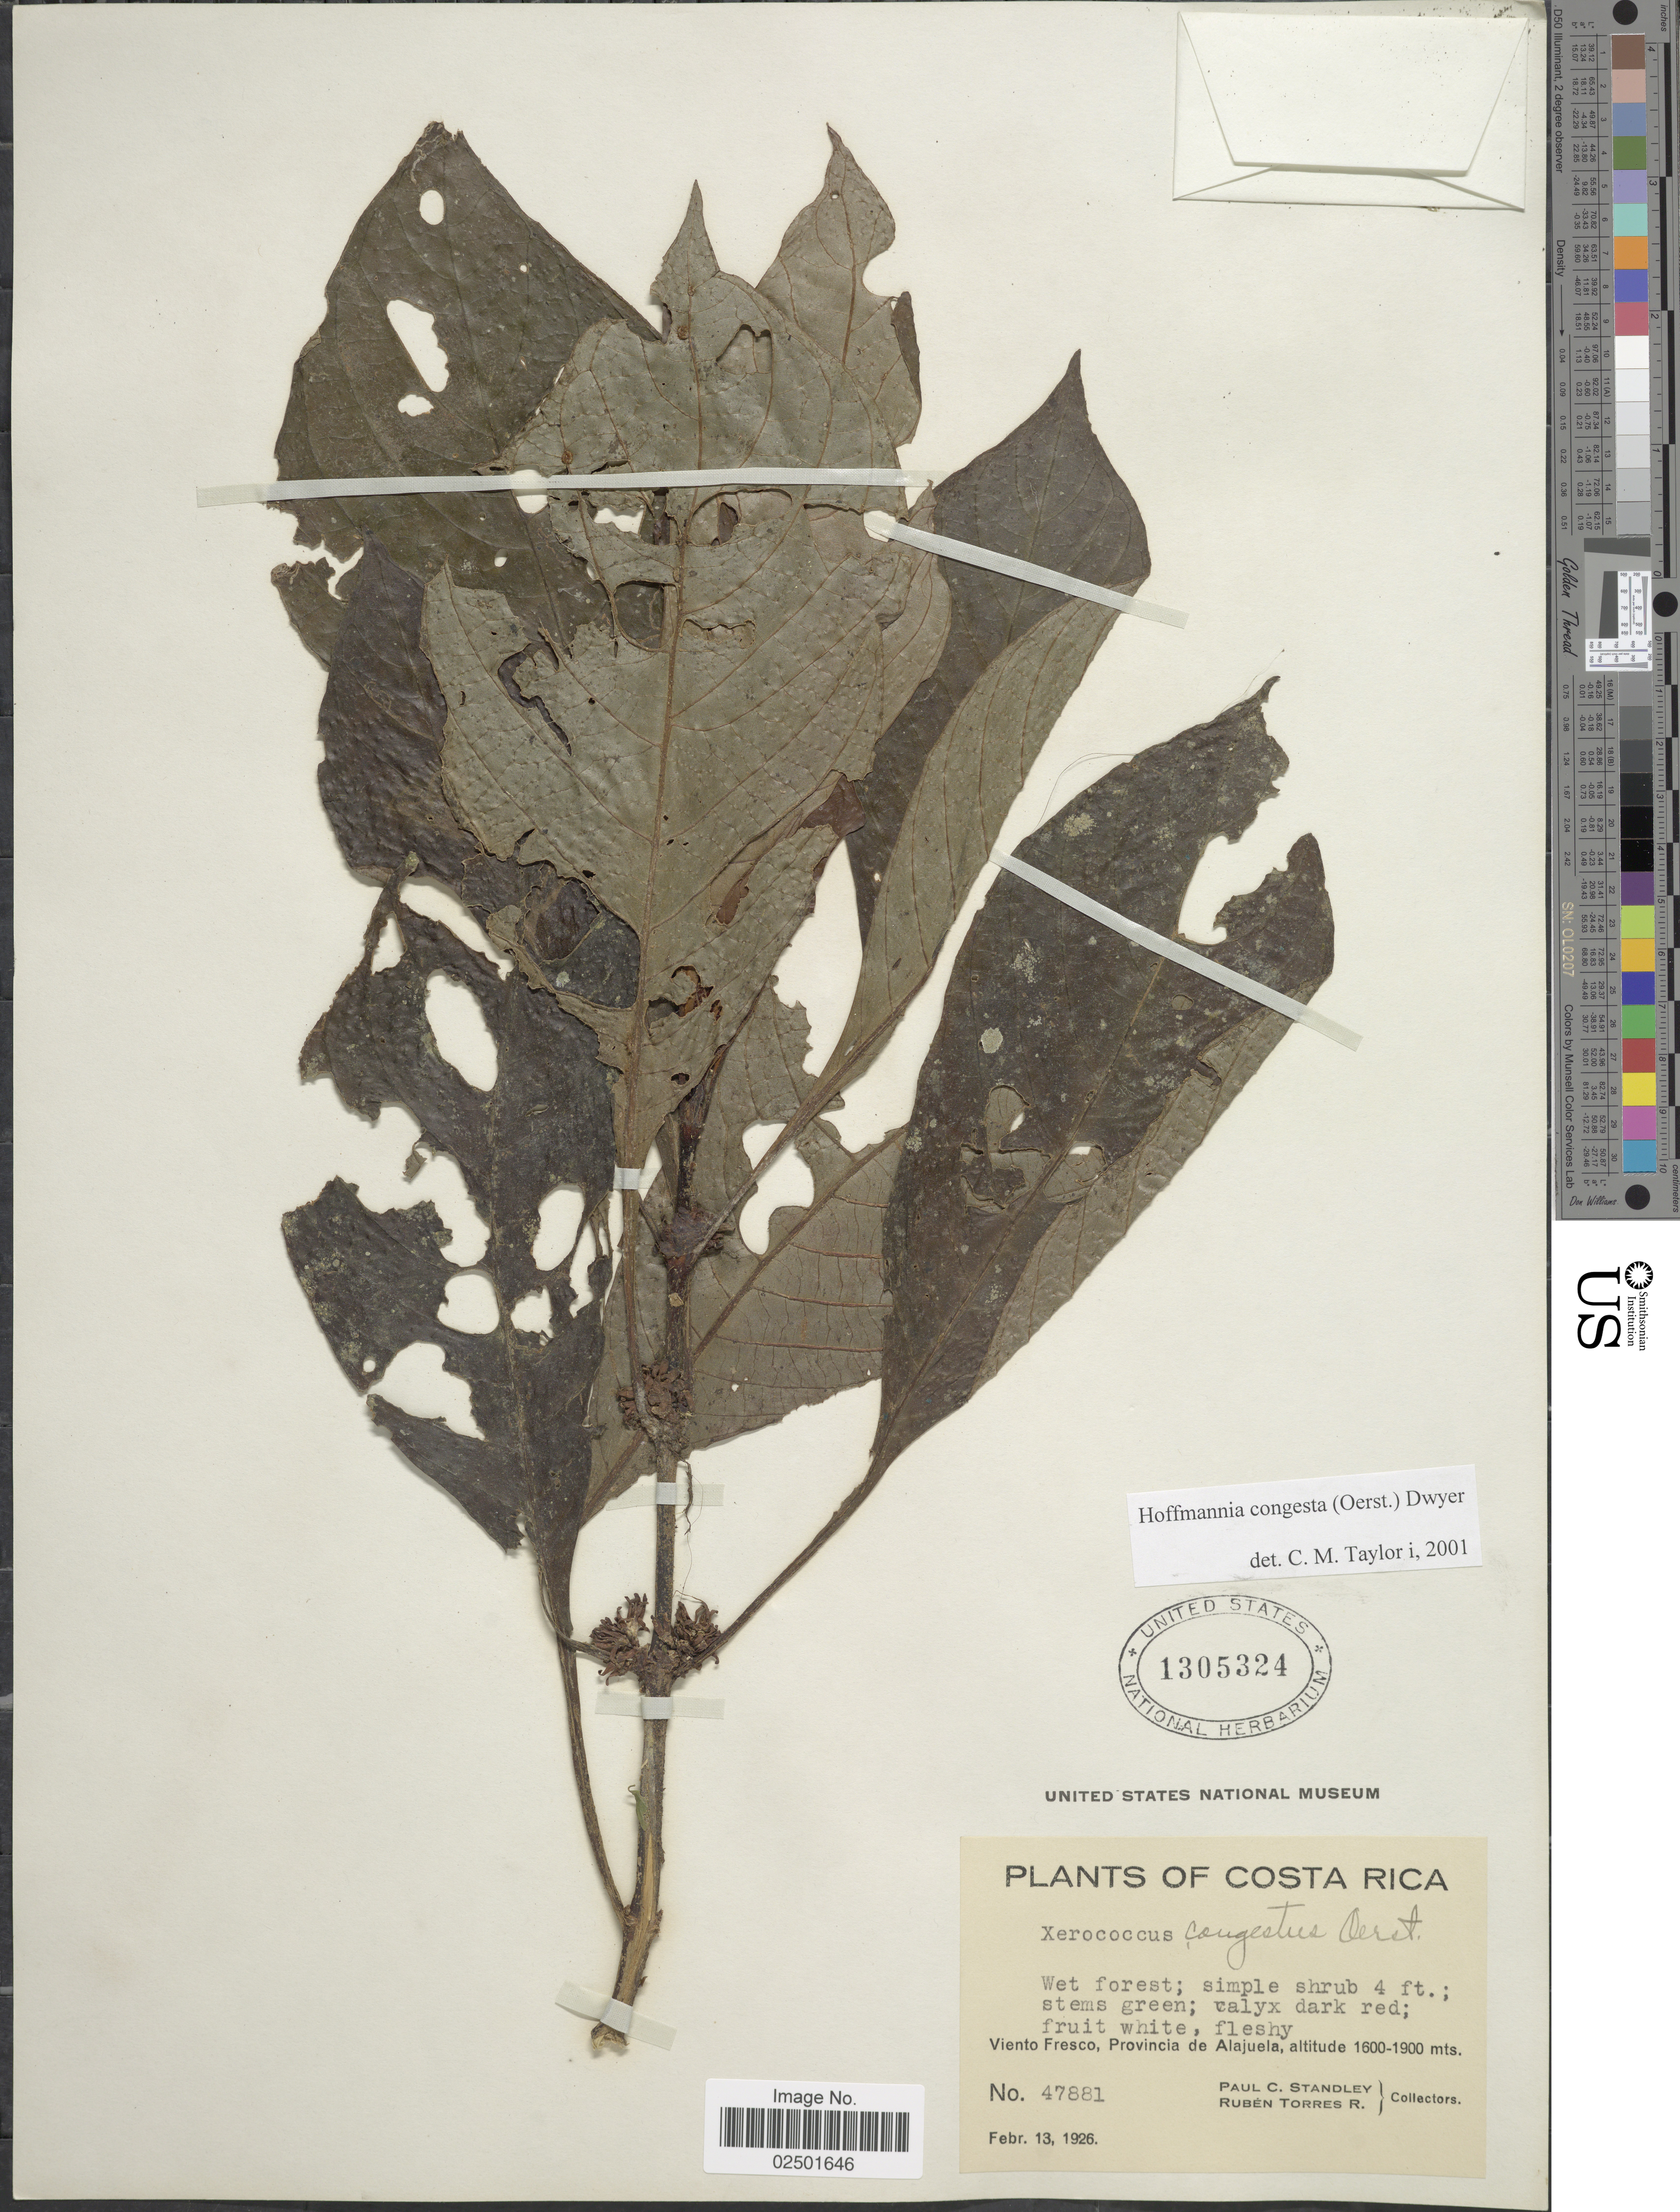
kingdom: Plantae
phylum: Tracheophyta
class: Magnoliopsida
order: Gentianales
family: Rubiaceae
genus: Hoffmannia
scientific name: Hoffmannia congesta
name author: (Oerst.) Dwyer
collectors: P. C. Standley & R. Torres Rojas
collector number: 47881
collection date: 1926-02-13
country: Costa Rica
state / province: Alajuela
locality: Viento Fresco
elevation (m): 1600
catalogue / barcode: US 1305324